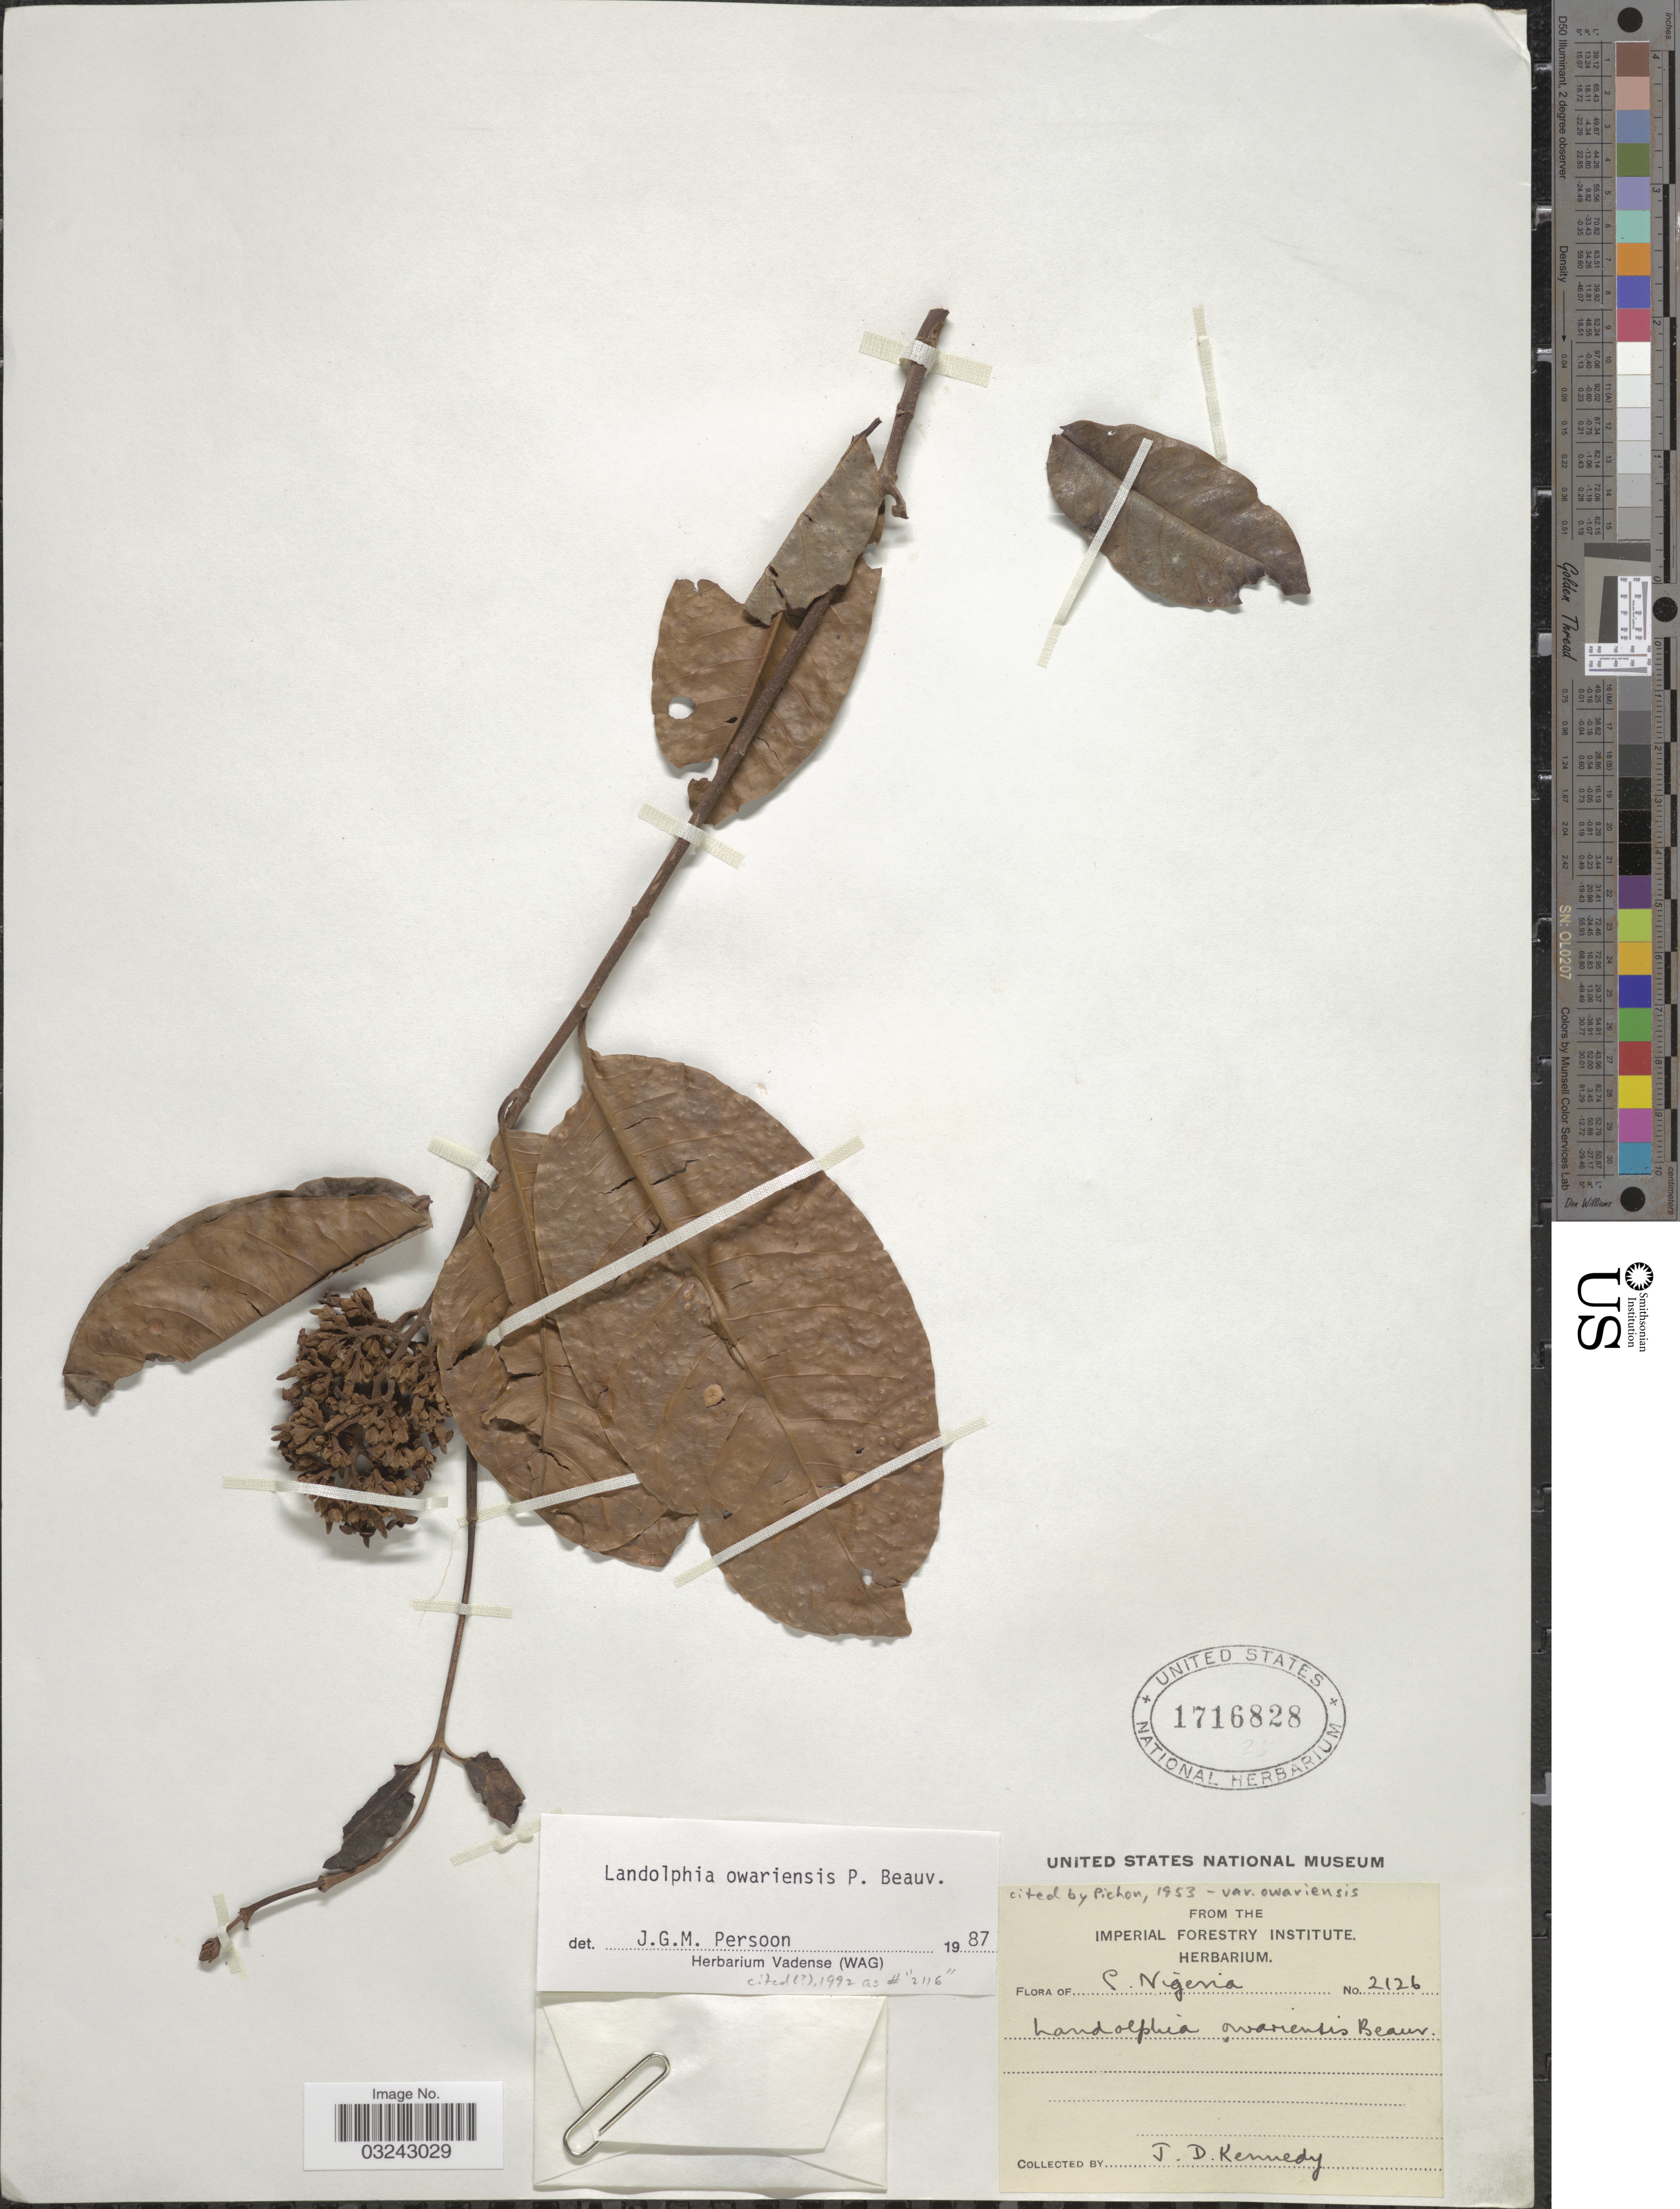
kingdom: Plantae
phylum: Tracheophyta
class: Magnoliopsida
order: Gentianales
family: Apocynaceae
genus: Landolphia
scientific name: Landolphia owariensis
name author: P. Beauv.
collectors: J. D. Kennedy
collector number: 2126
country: Nigeria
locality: C. Nigeria.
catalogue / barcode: US 1716828